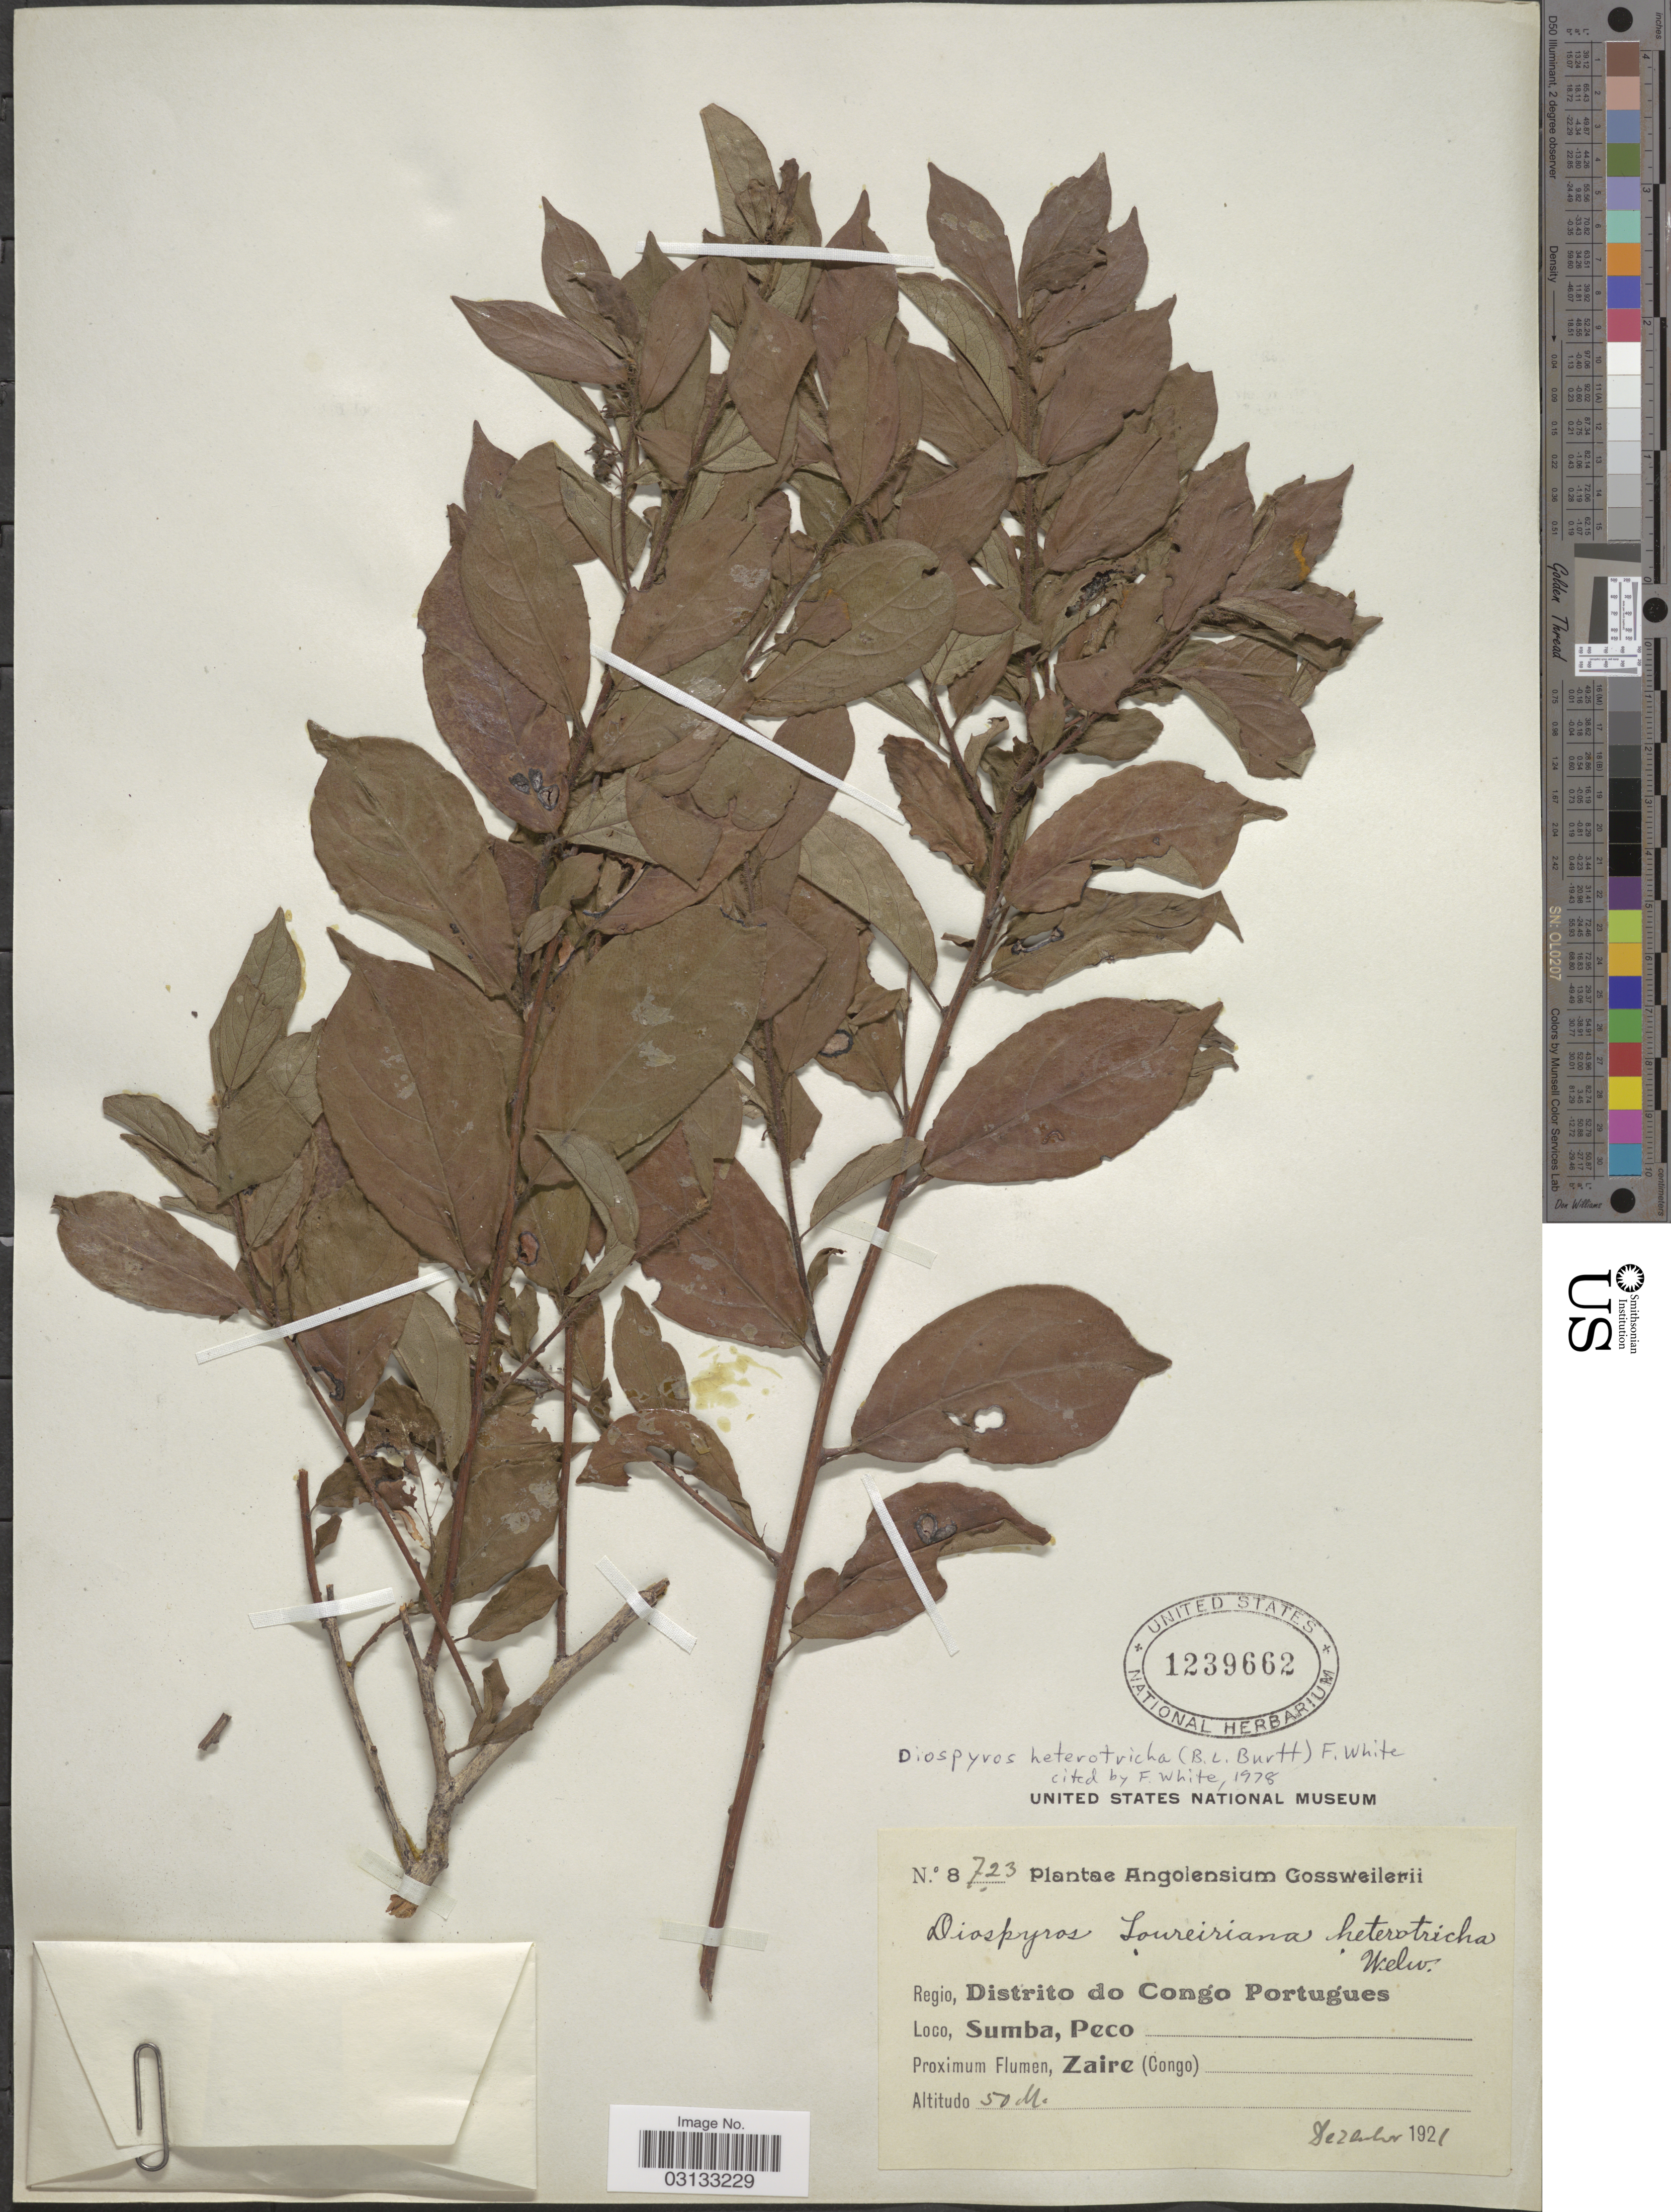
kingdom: Plantae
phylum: Tracheophyta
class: Magnoliopsida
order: Ericales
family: Ebenaceae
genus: Diospyros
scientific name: Diospyros heterotricha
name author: (Welw. ex Hiern) F. White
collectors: -. Gossweiler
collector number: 8723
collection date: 1921-12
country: Angola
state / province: Zaire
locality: Regio, Distrito do Congo Portugues, Sumba, Peco. Zaire (Congo).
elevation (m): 50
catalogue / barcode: US 1239662